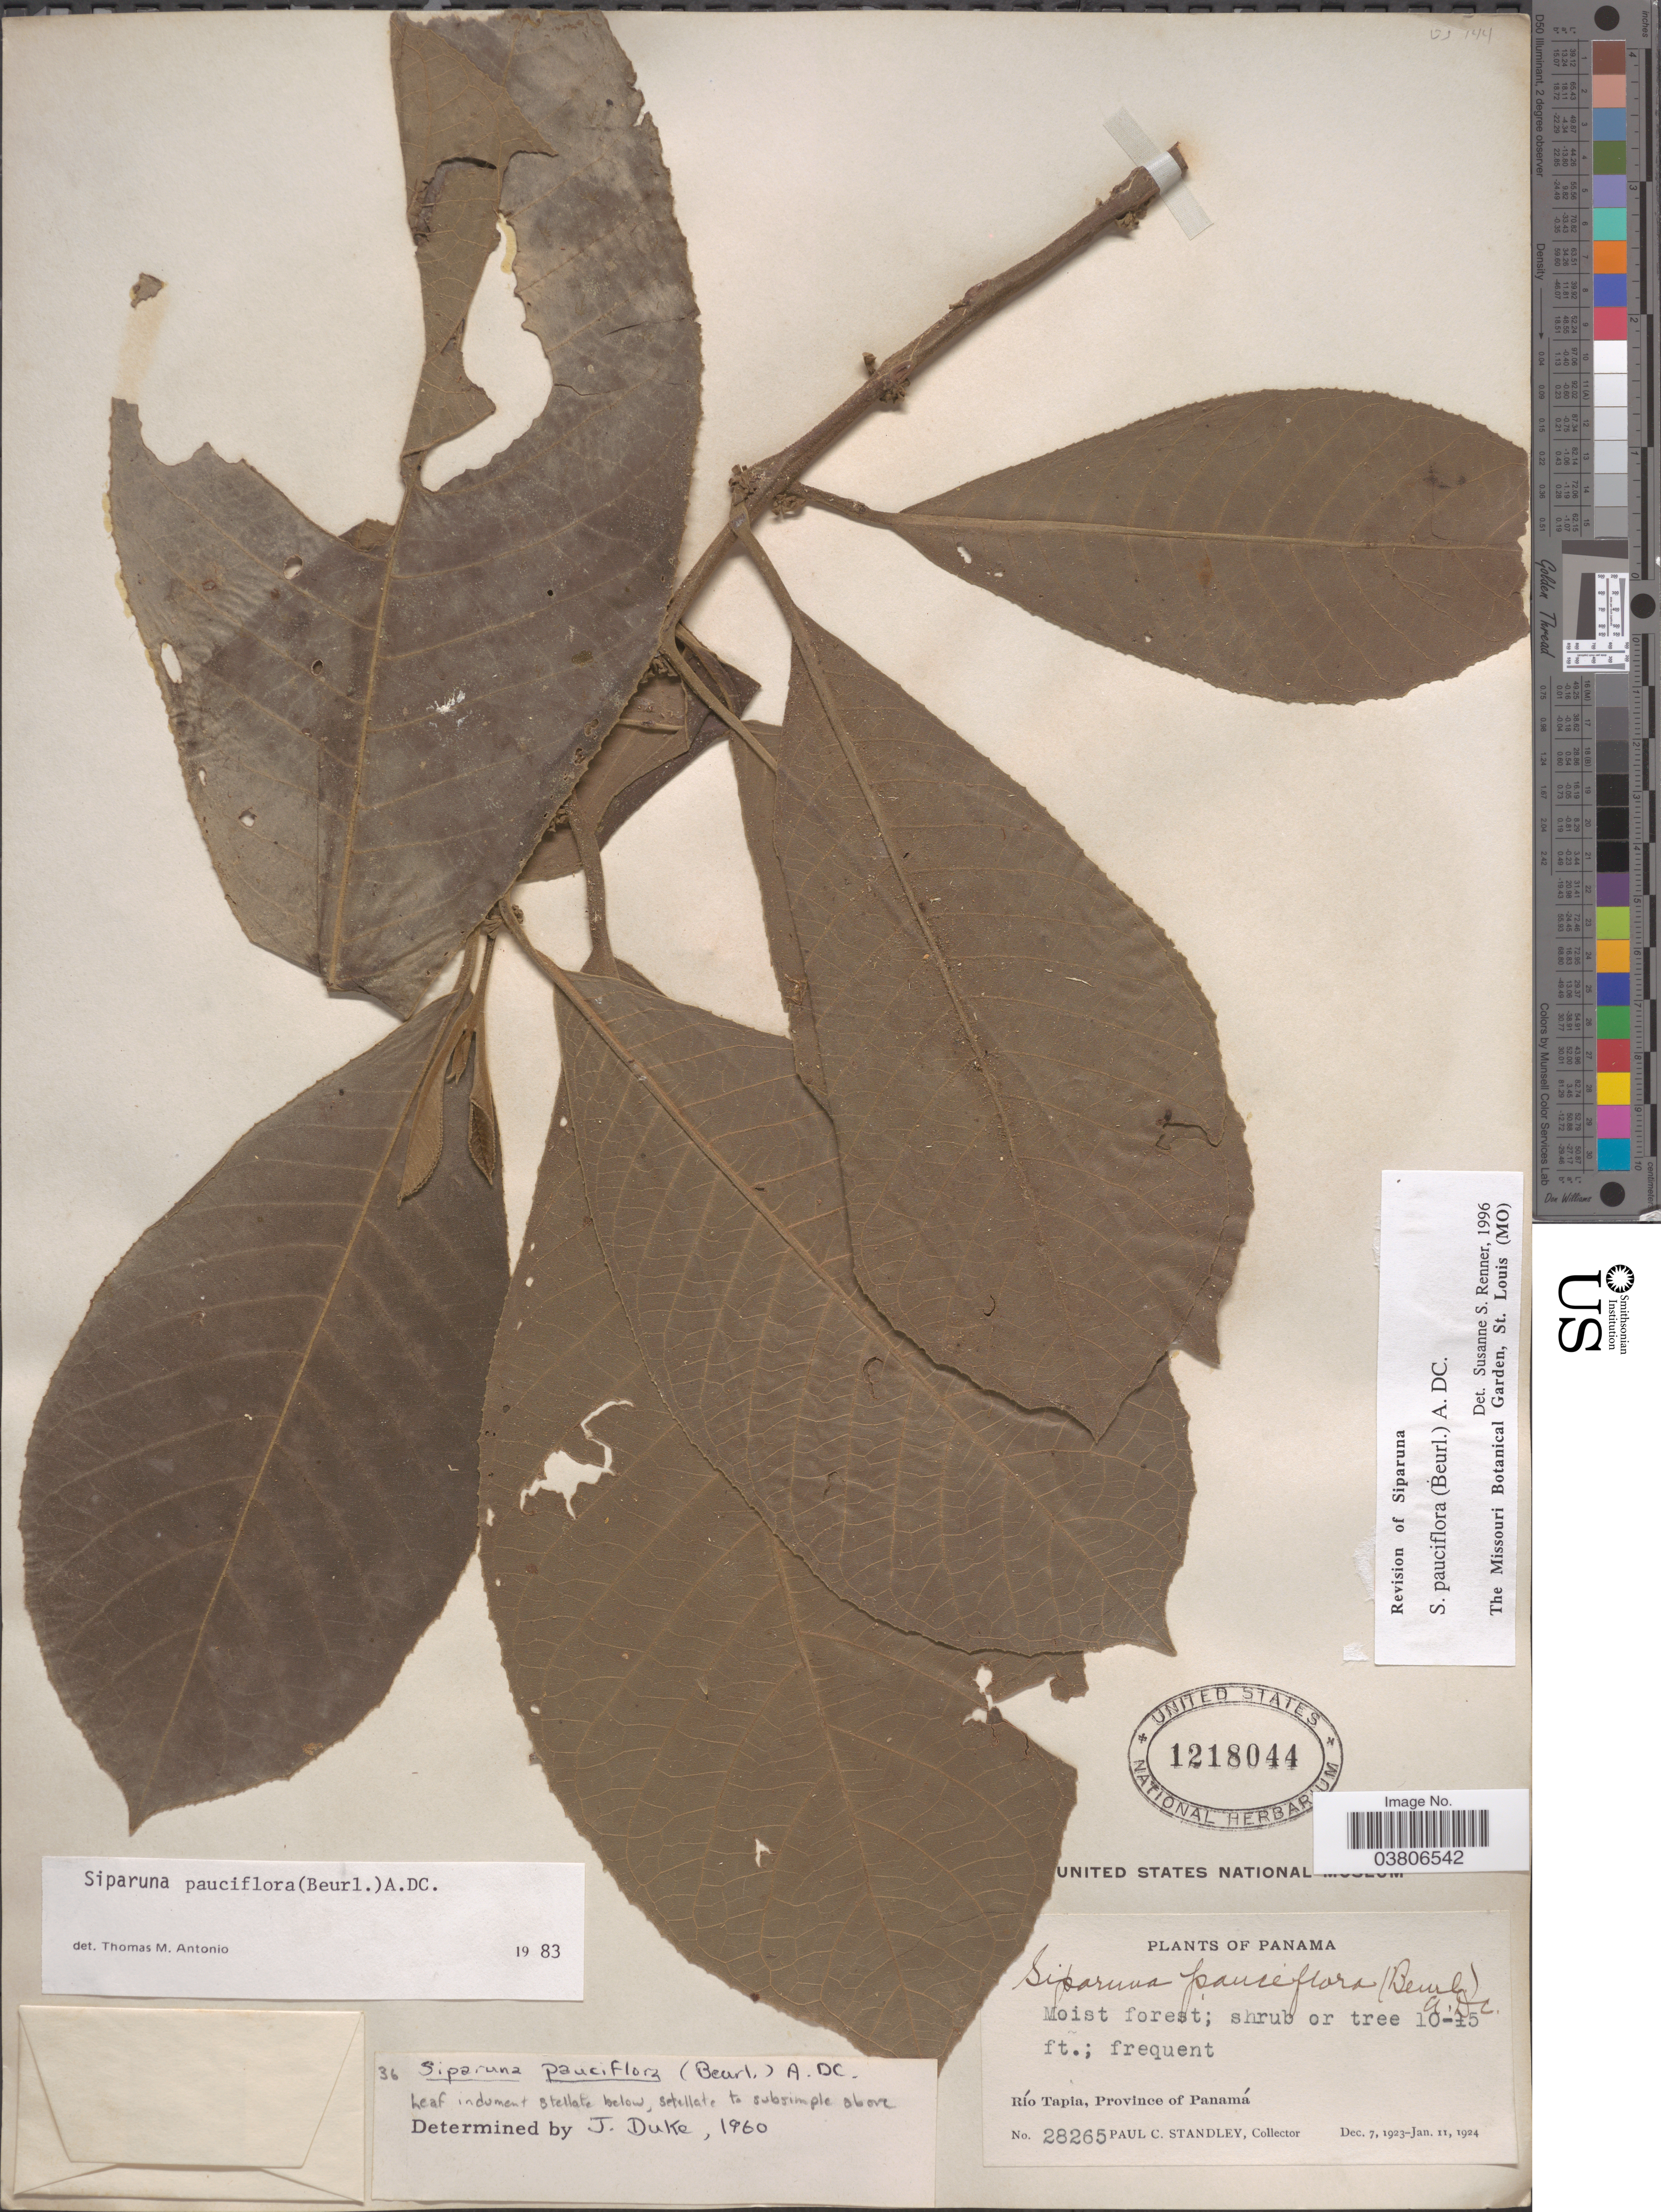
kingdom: Plantae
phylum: Tracheophyta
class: Magnoliopsida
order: Laurales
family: Siparunaceae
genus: Siparuna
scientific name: Siparuna pauciflora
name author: (Beurling) A. DC.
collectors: P. C. Standley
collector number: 28265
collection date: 1923-12-07/1924-01-11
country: Panama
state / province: Panamá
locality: Río Tapia.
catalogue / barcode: US 1218044